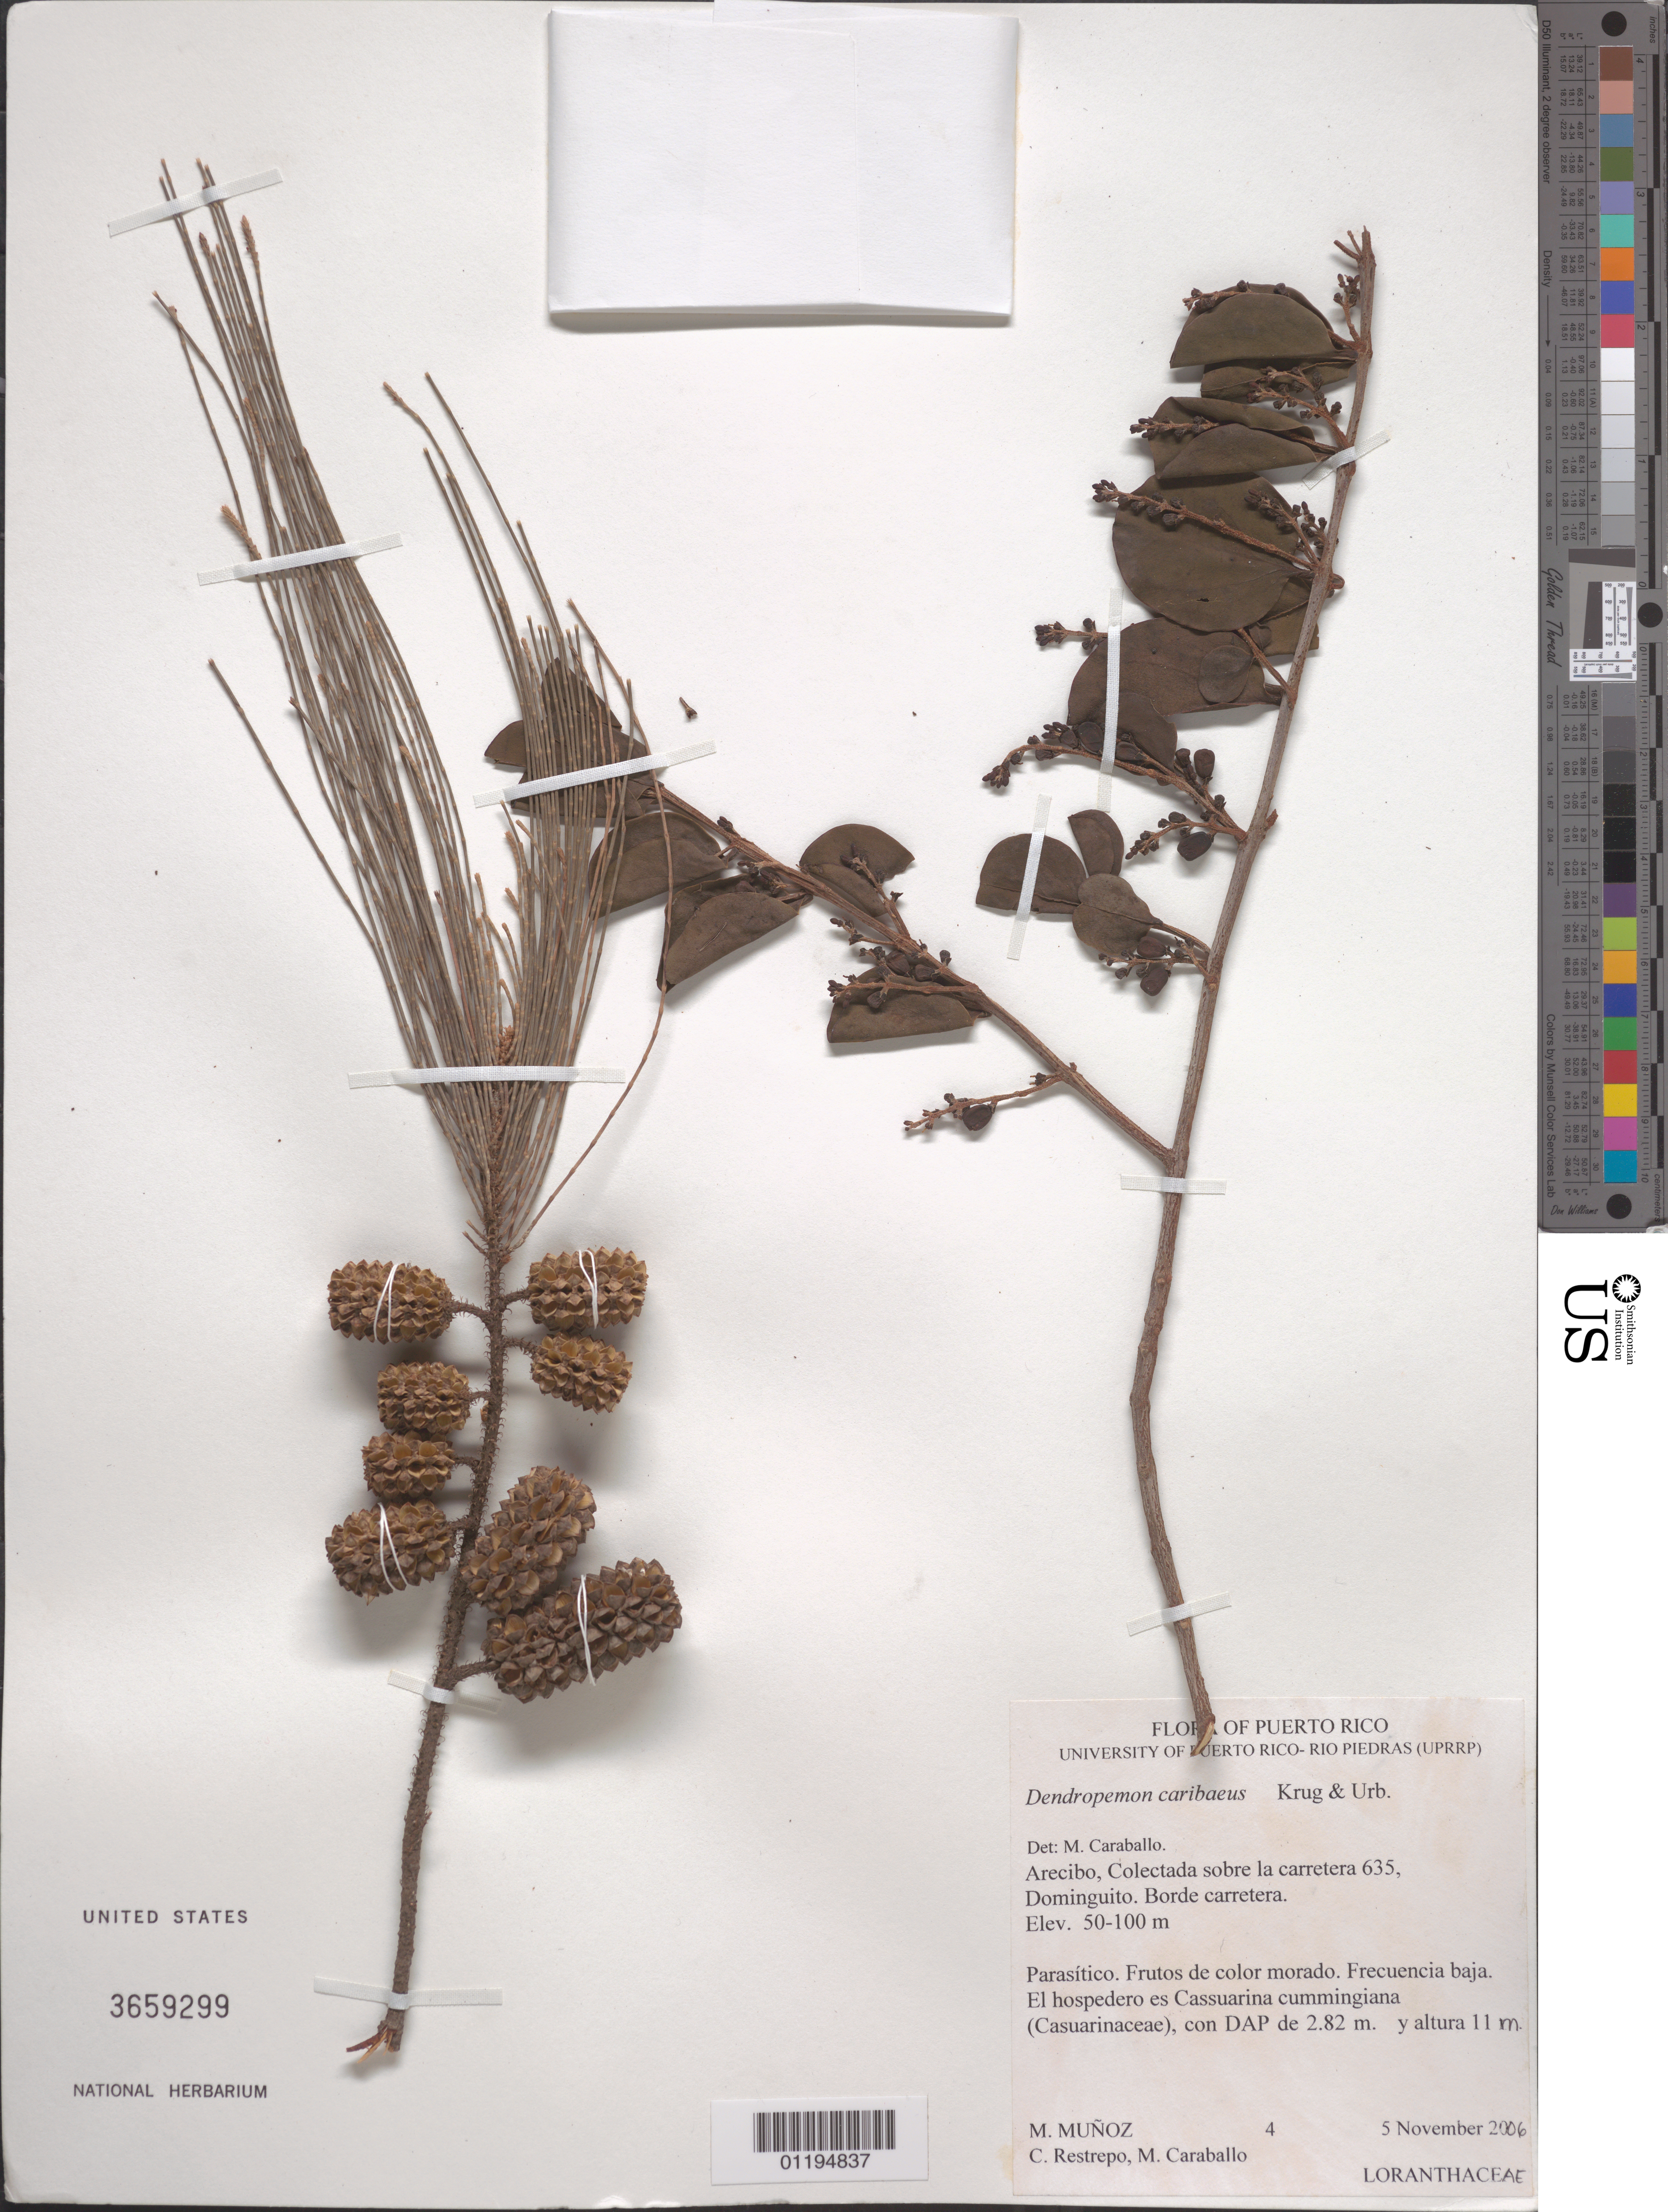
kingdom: Plantae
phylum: Tracheophyta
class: Magnoliopsida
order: Santalales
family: Loranthaceae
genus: Dendropemon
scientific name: Dendropemon caribaeus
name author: Krug & Urb.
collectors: M. Muñoz, C. Restrepo & M. Caraballo-Ortiz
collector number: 4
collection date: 2006-11-05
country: Puerto Rico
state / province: Arecibo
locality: around rd 635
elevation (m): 50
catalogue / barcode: US 3659299